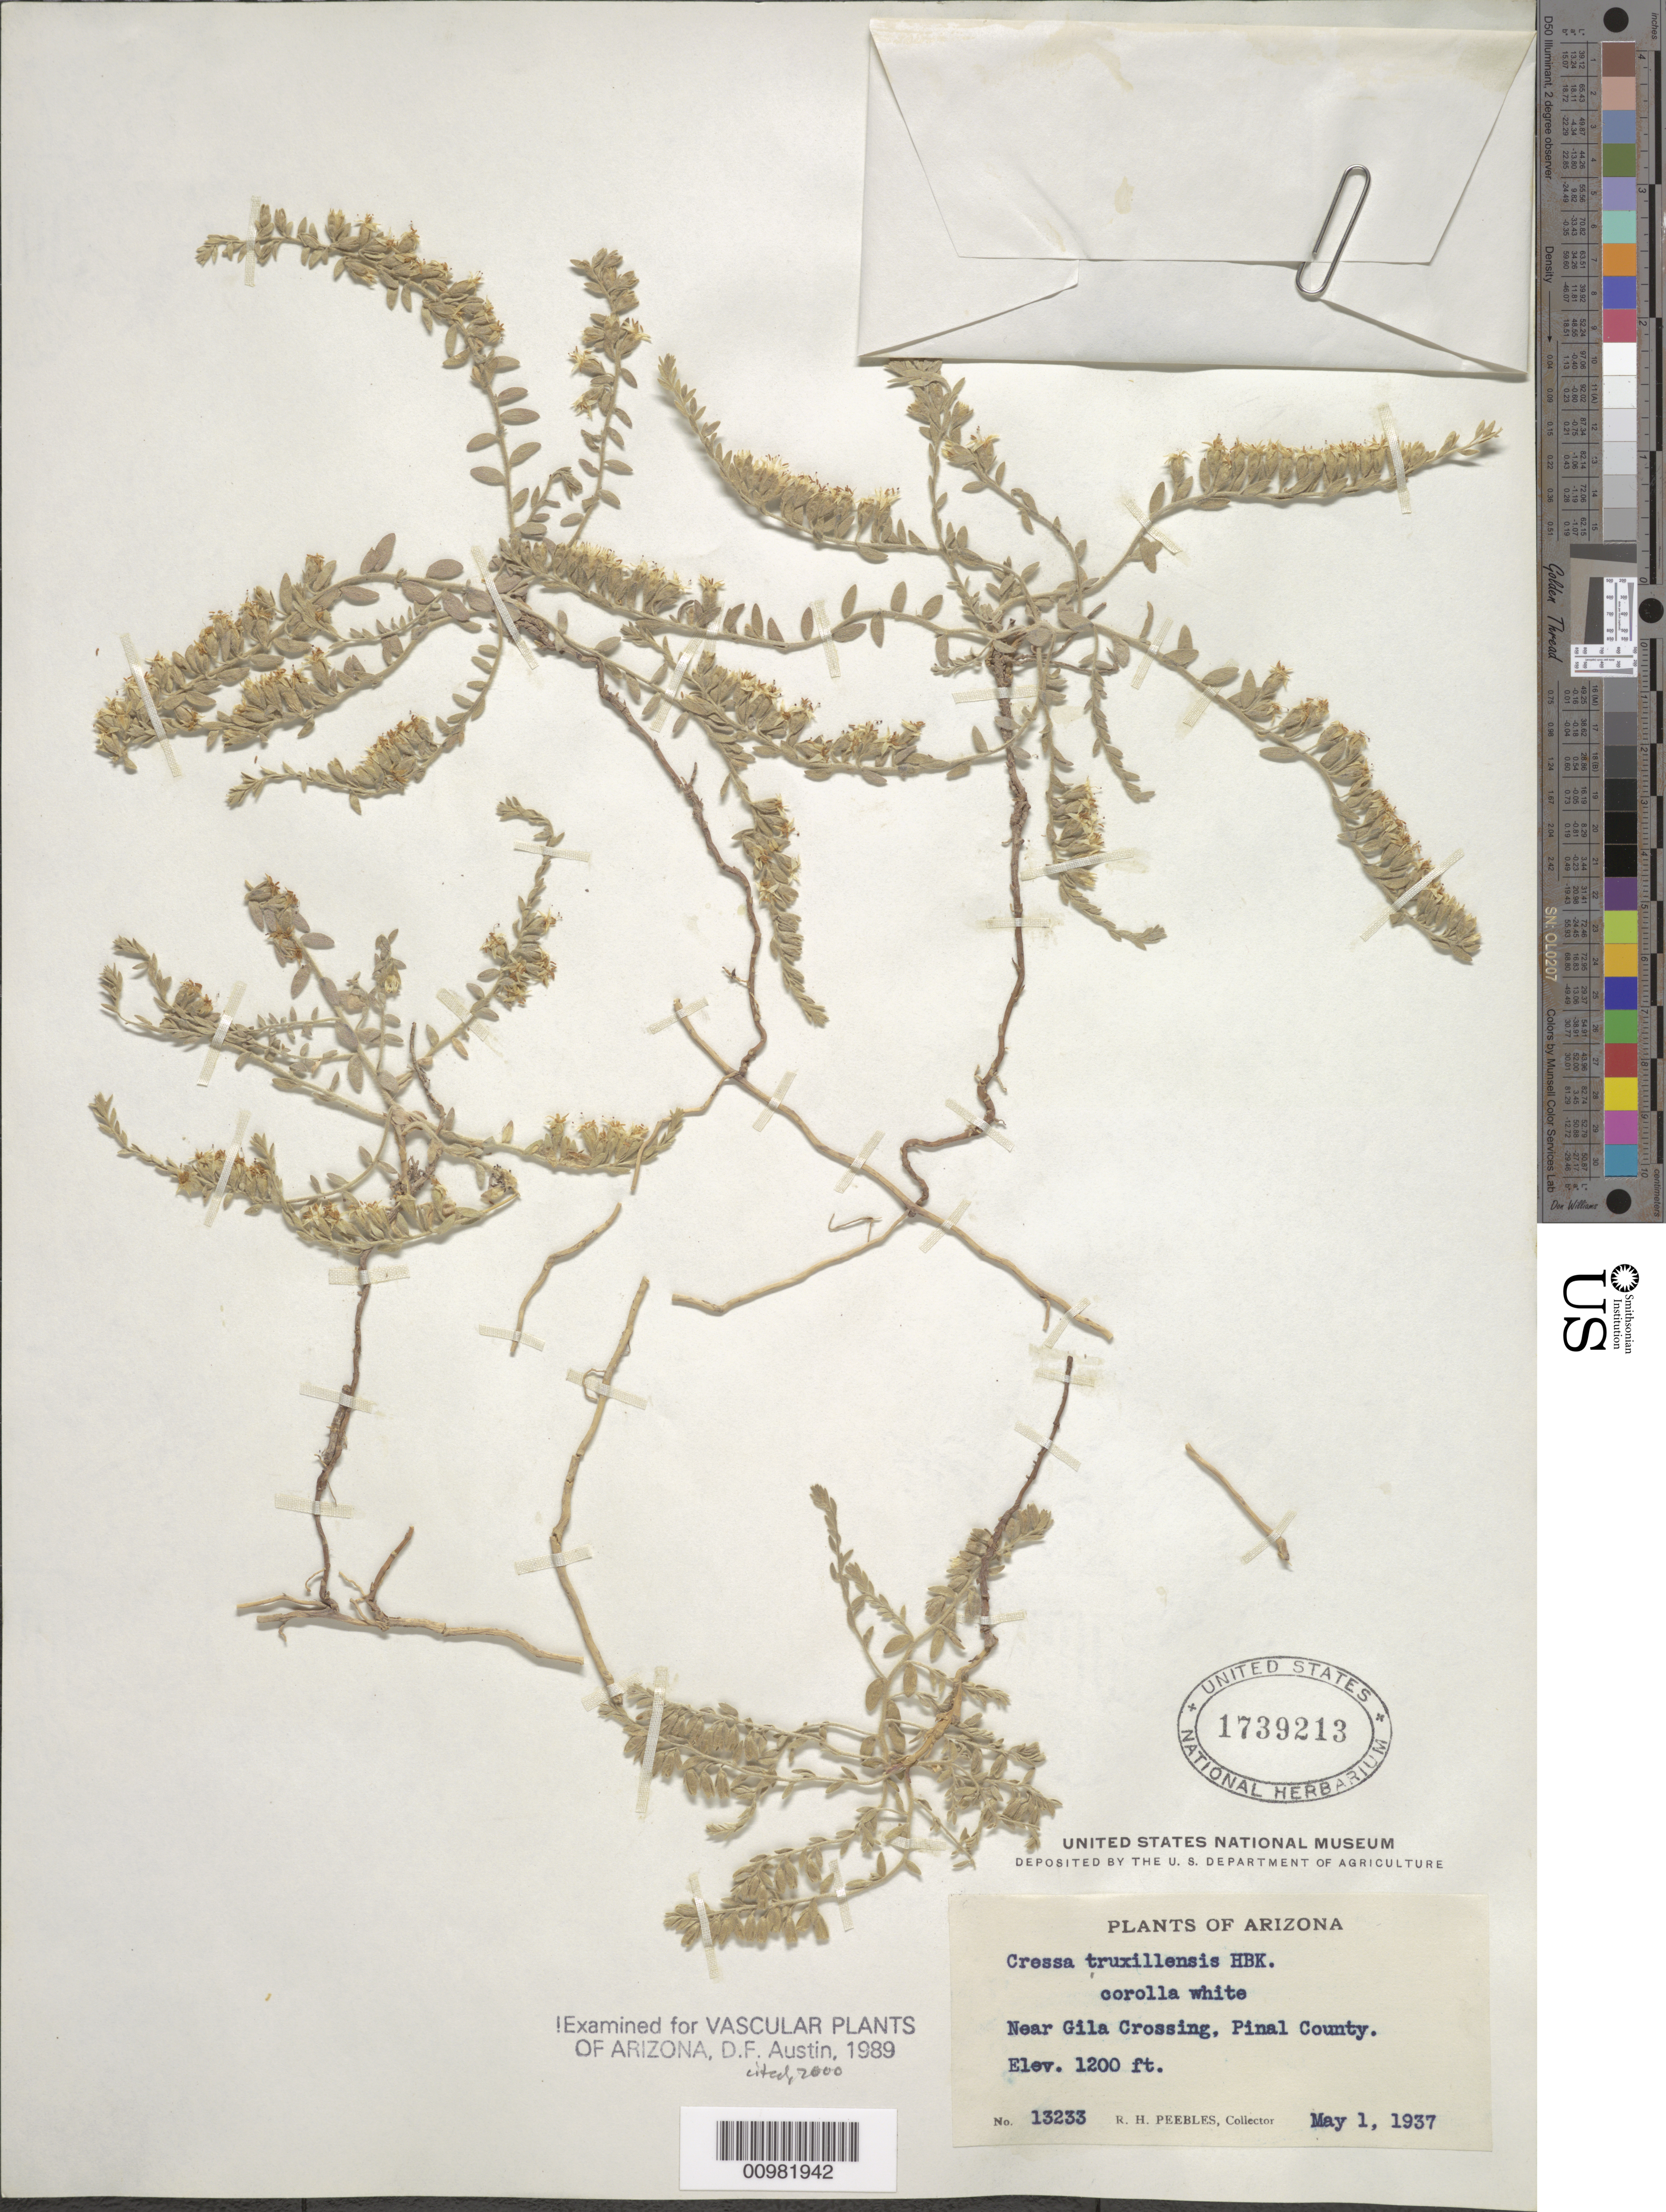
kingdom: Plantae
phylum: Tracheophyta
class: Magnoliopsida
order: Solanales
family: Convolvulaceae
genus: Cressa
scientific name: Cressa truxillensis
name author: Kunth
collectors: R. H. Peebles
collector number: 13233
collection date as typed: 01 May 1937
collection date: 1937-05-01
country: United States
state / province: Arizona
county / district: Pinal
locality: Near Gila Crossing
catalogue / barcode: US 1739213